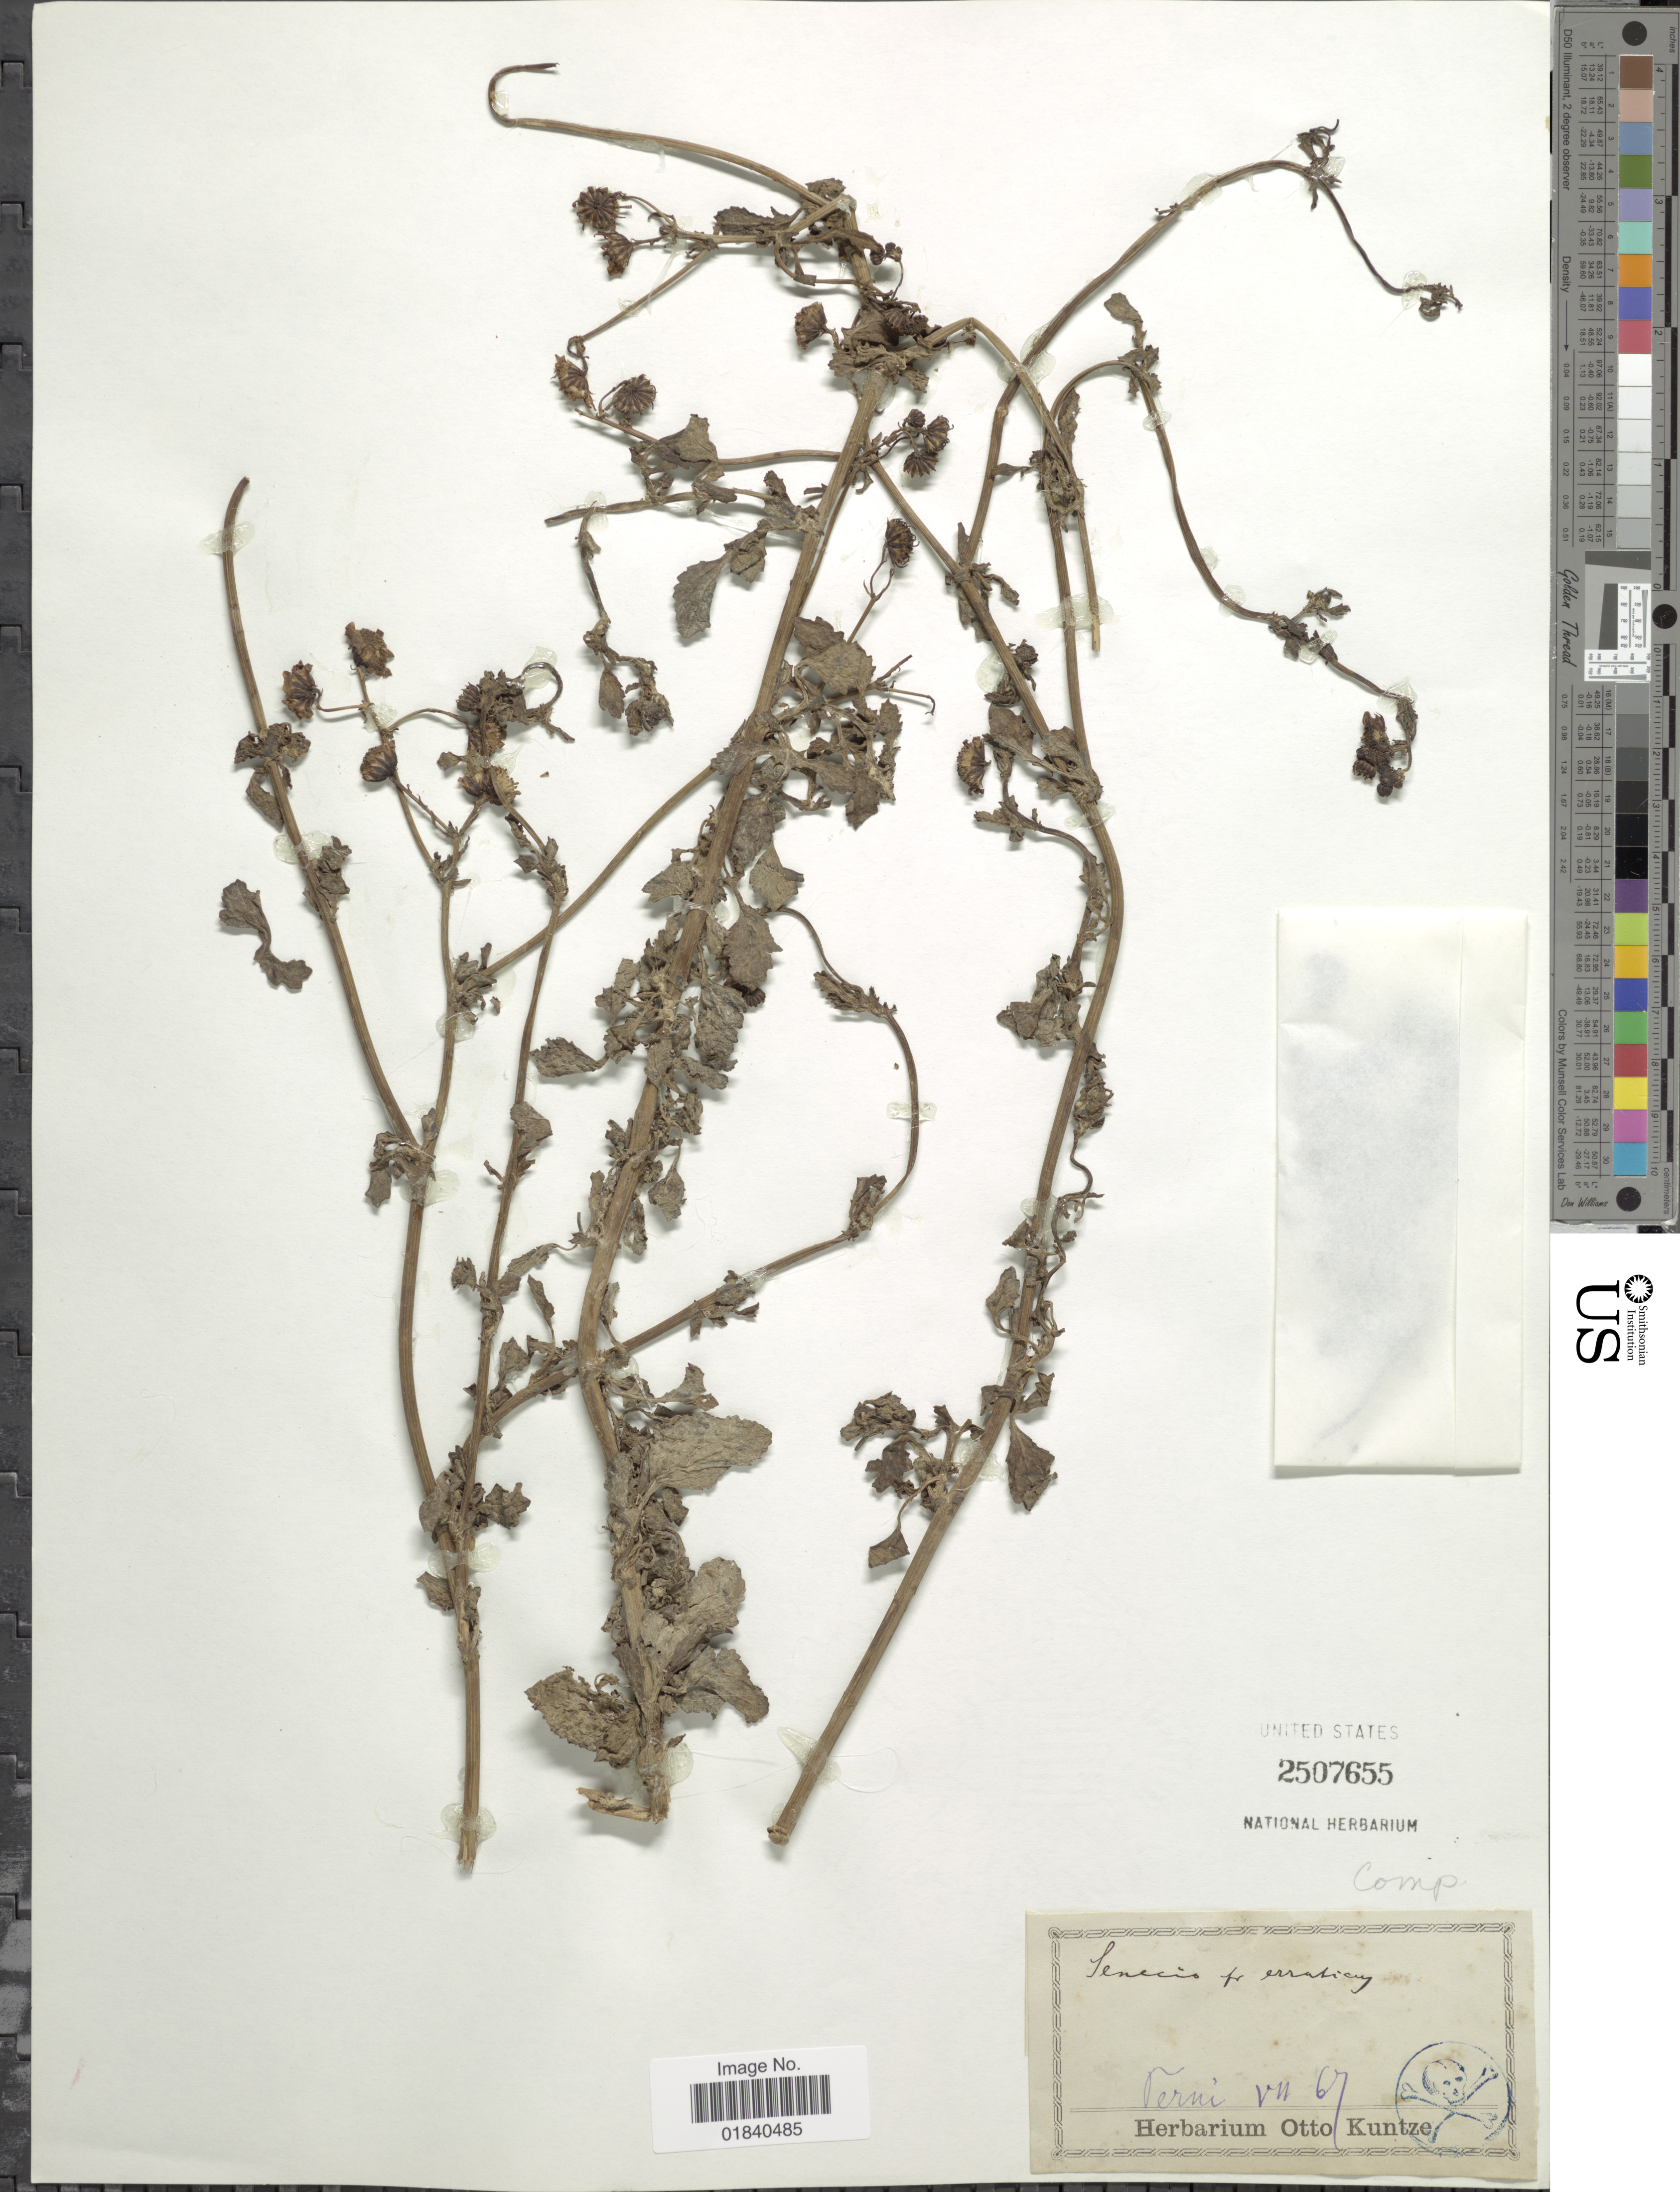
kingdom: Plantae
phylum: Tracheophyta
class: Magnoliopsida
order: Asterales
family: Asteraceae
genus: Jacobaea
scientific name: Jacobaea erratica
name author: (Bertol.) Fourr.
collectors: G. Terni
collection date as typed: Transcribed d/m/y: /7/67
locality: Senecio fr erraticuy [unsure placement]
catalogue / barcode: US 2507655